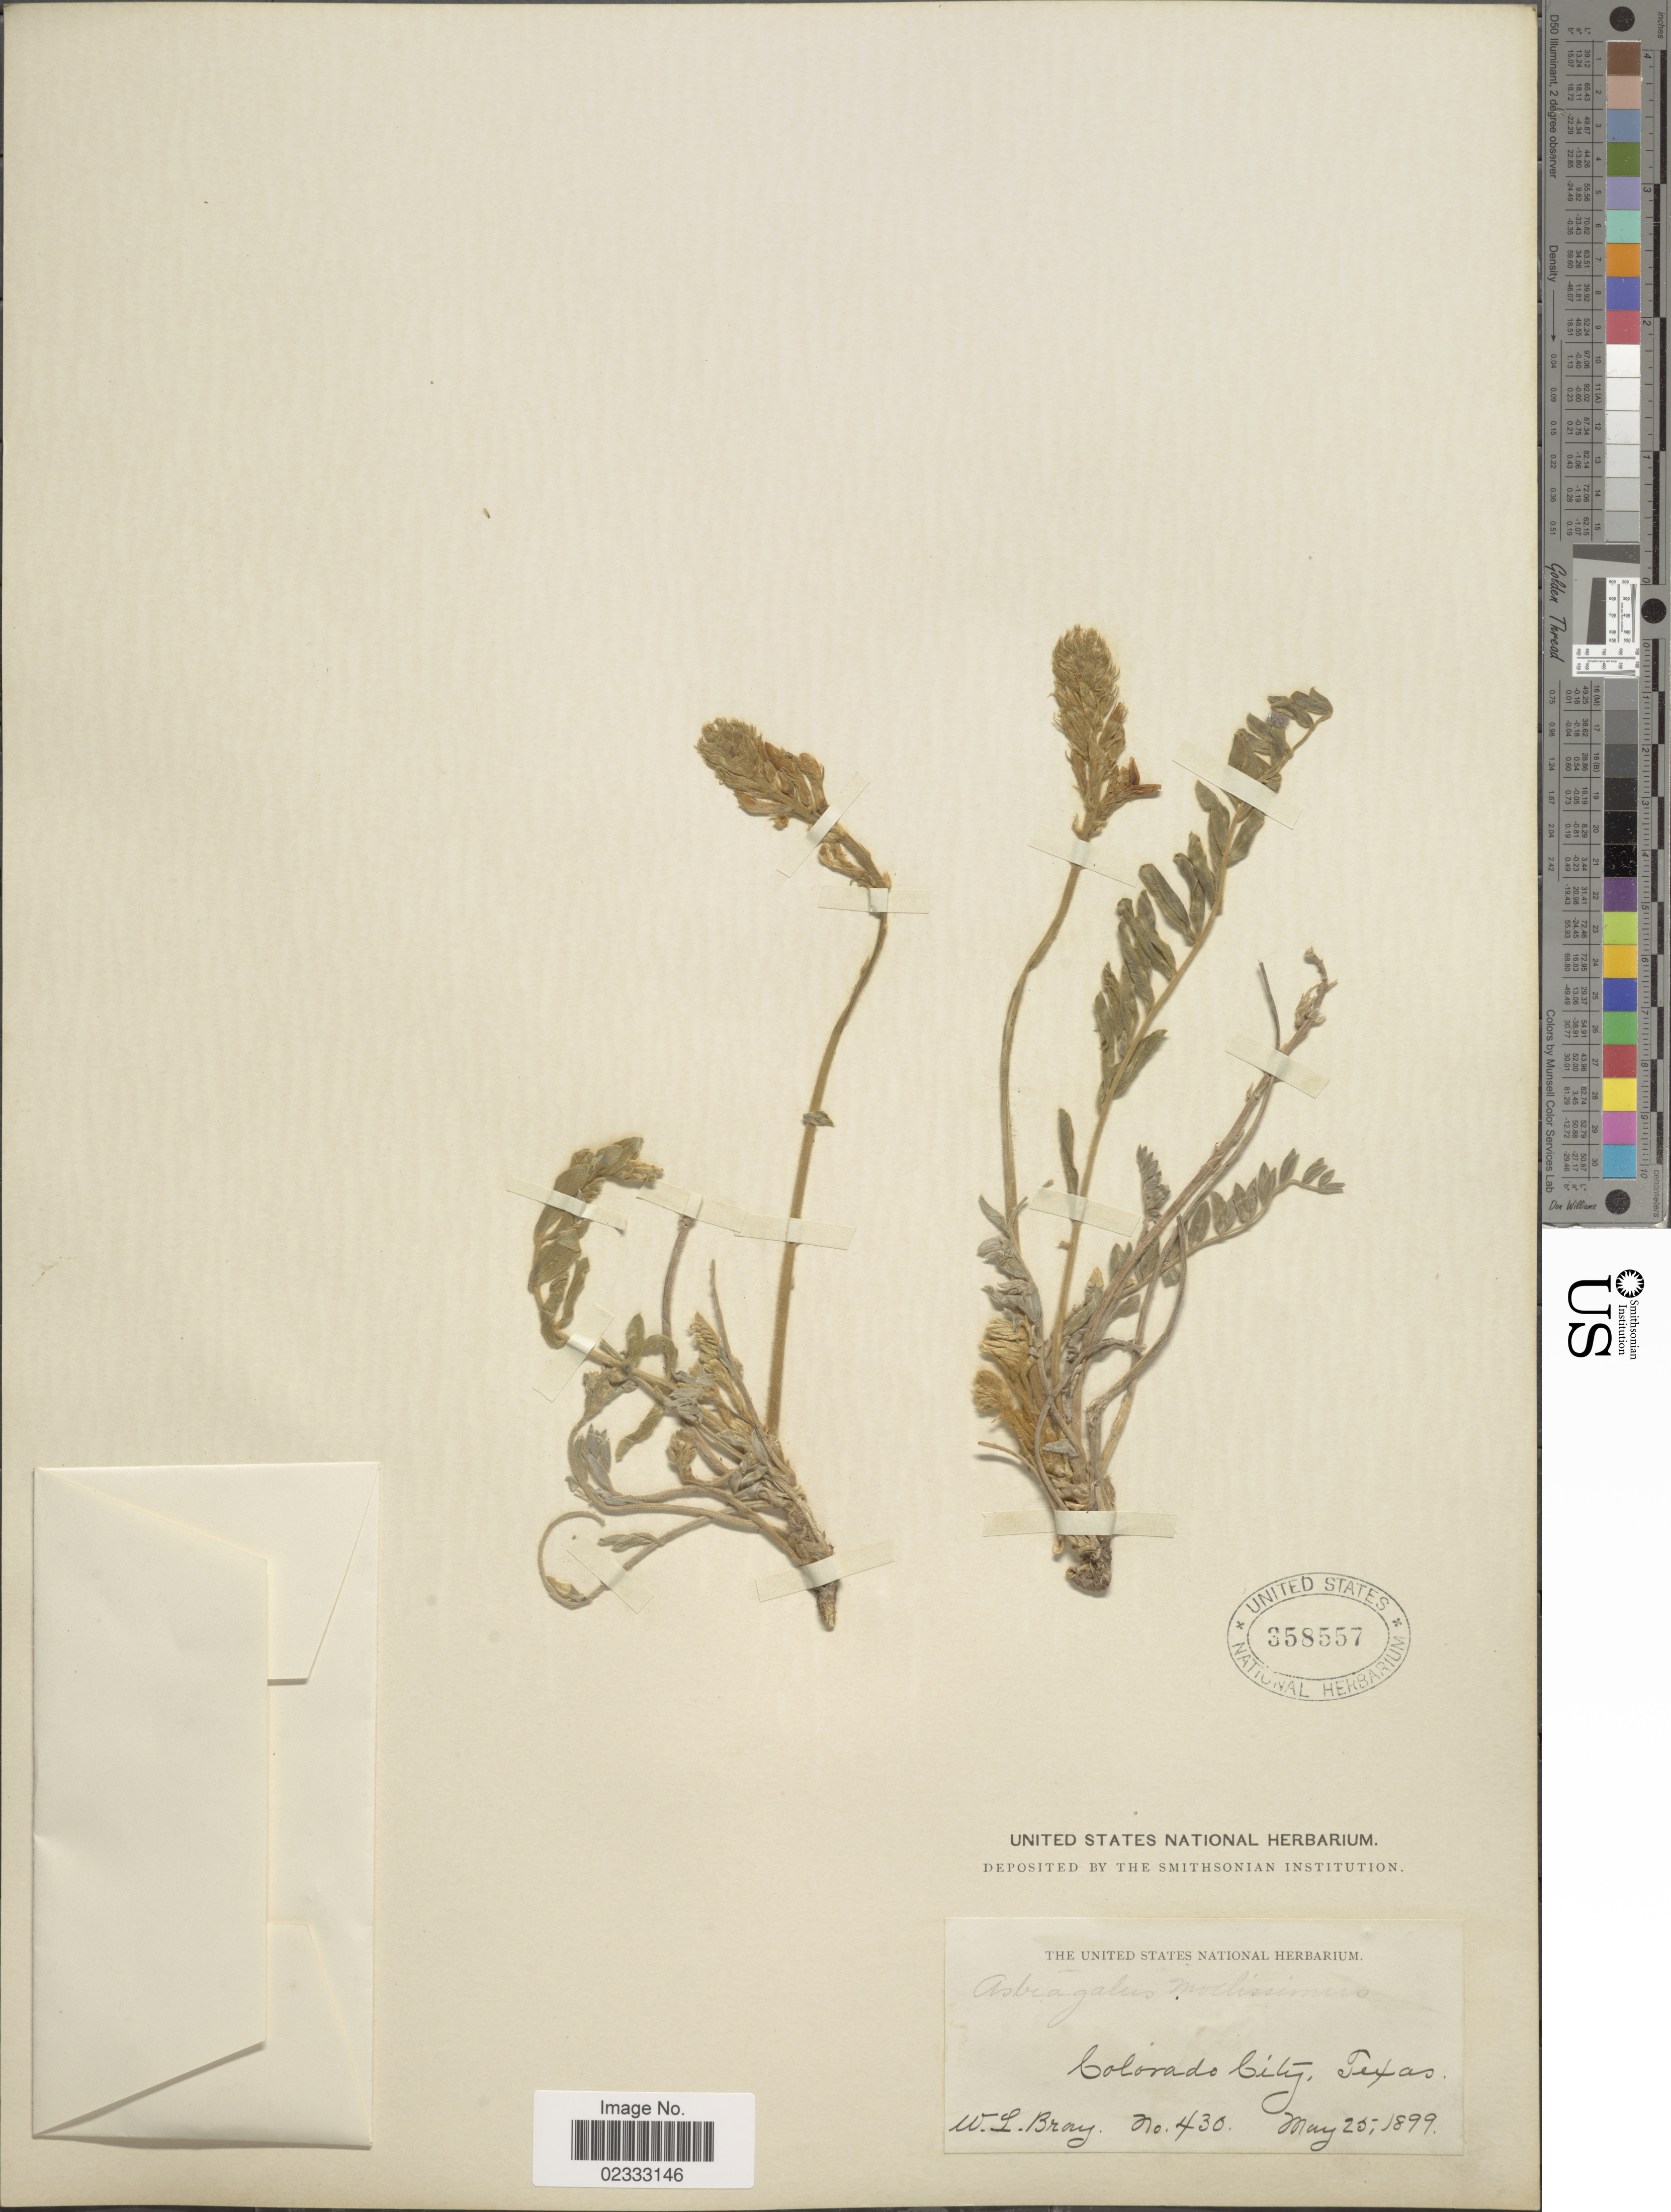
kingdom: Plantae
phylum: Tracheophyta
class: Magnoliopsida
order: Fabales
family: Fabaceae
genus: Astragalus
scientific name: Astragalus mollissimus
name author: Torr.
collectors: W. L. Bray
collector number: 430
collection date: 1899-05-25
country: United States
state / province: Texas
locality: Colorado City, Texas.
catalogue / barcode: US 358557